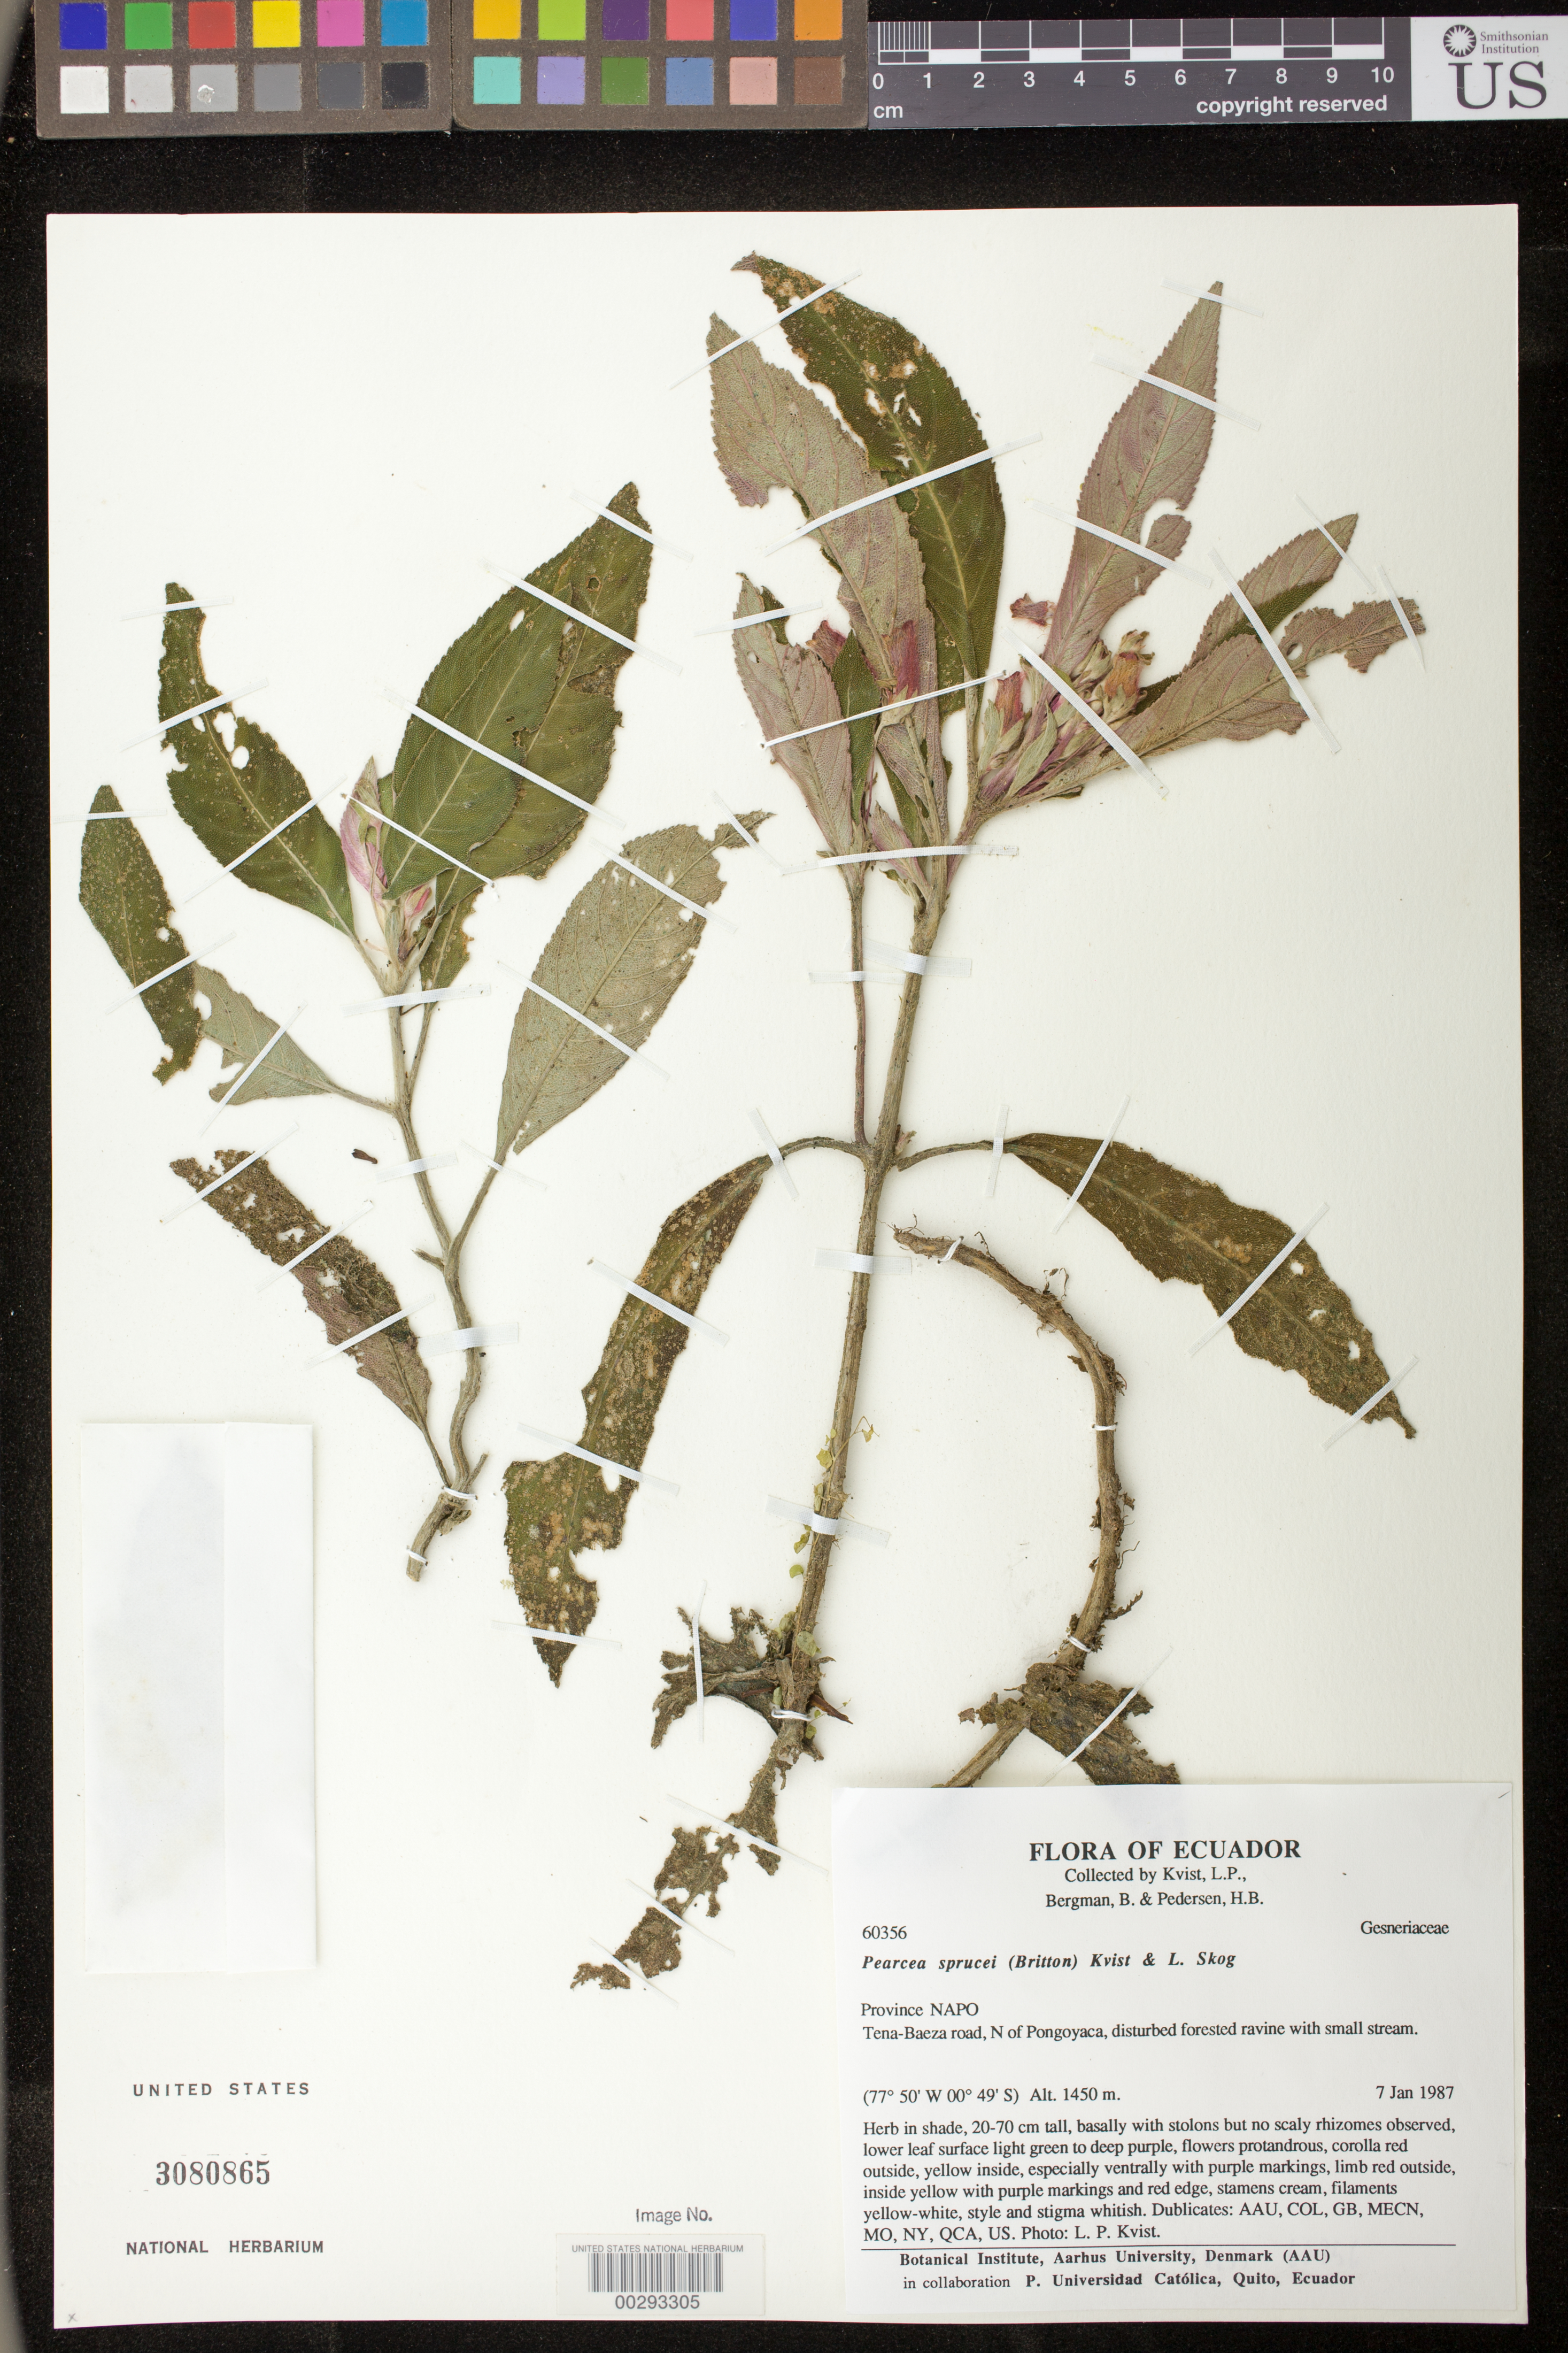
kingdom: Plantae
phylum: Tracheophyta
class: Magnoliopsida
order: Lamiales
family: Gesneriaceae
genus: Pearcea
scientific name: Pearcea sprucei var. sprucei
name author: (Britton ex Rusby) L.P. Kvist & L.E. Skog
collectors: L. P. Kvist, B. Bergman & H. B. Pedersen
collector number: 60356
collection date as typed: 07 Jan 1987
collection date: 1987-01-07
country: Ecuador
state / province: Napo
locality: Tena - Baeza road, N of Pongoyaca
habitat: Disturbed forested ravine with small stream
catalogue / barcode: US 3080865